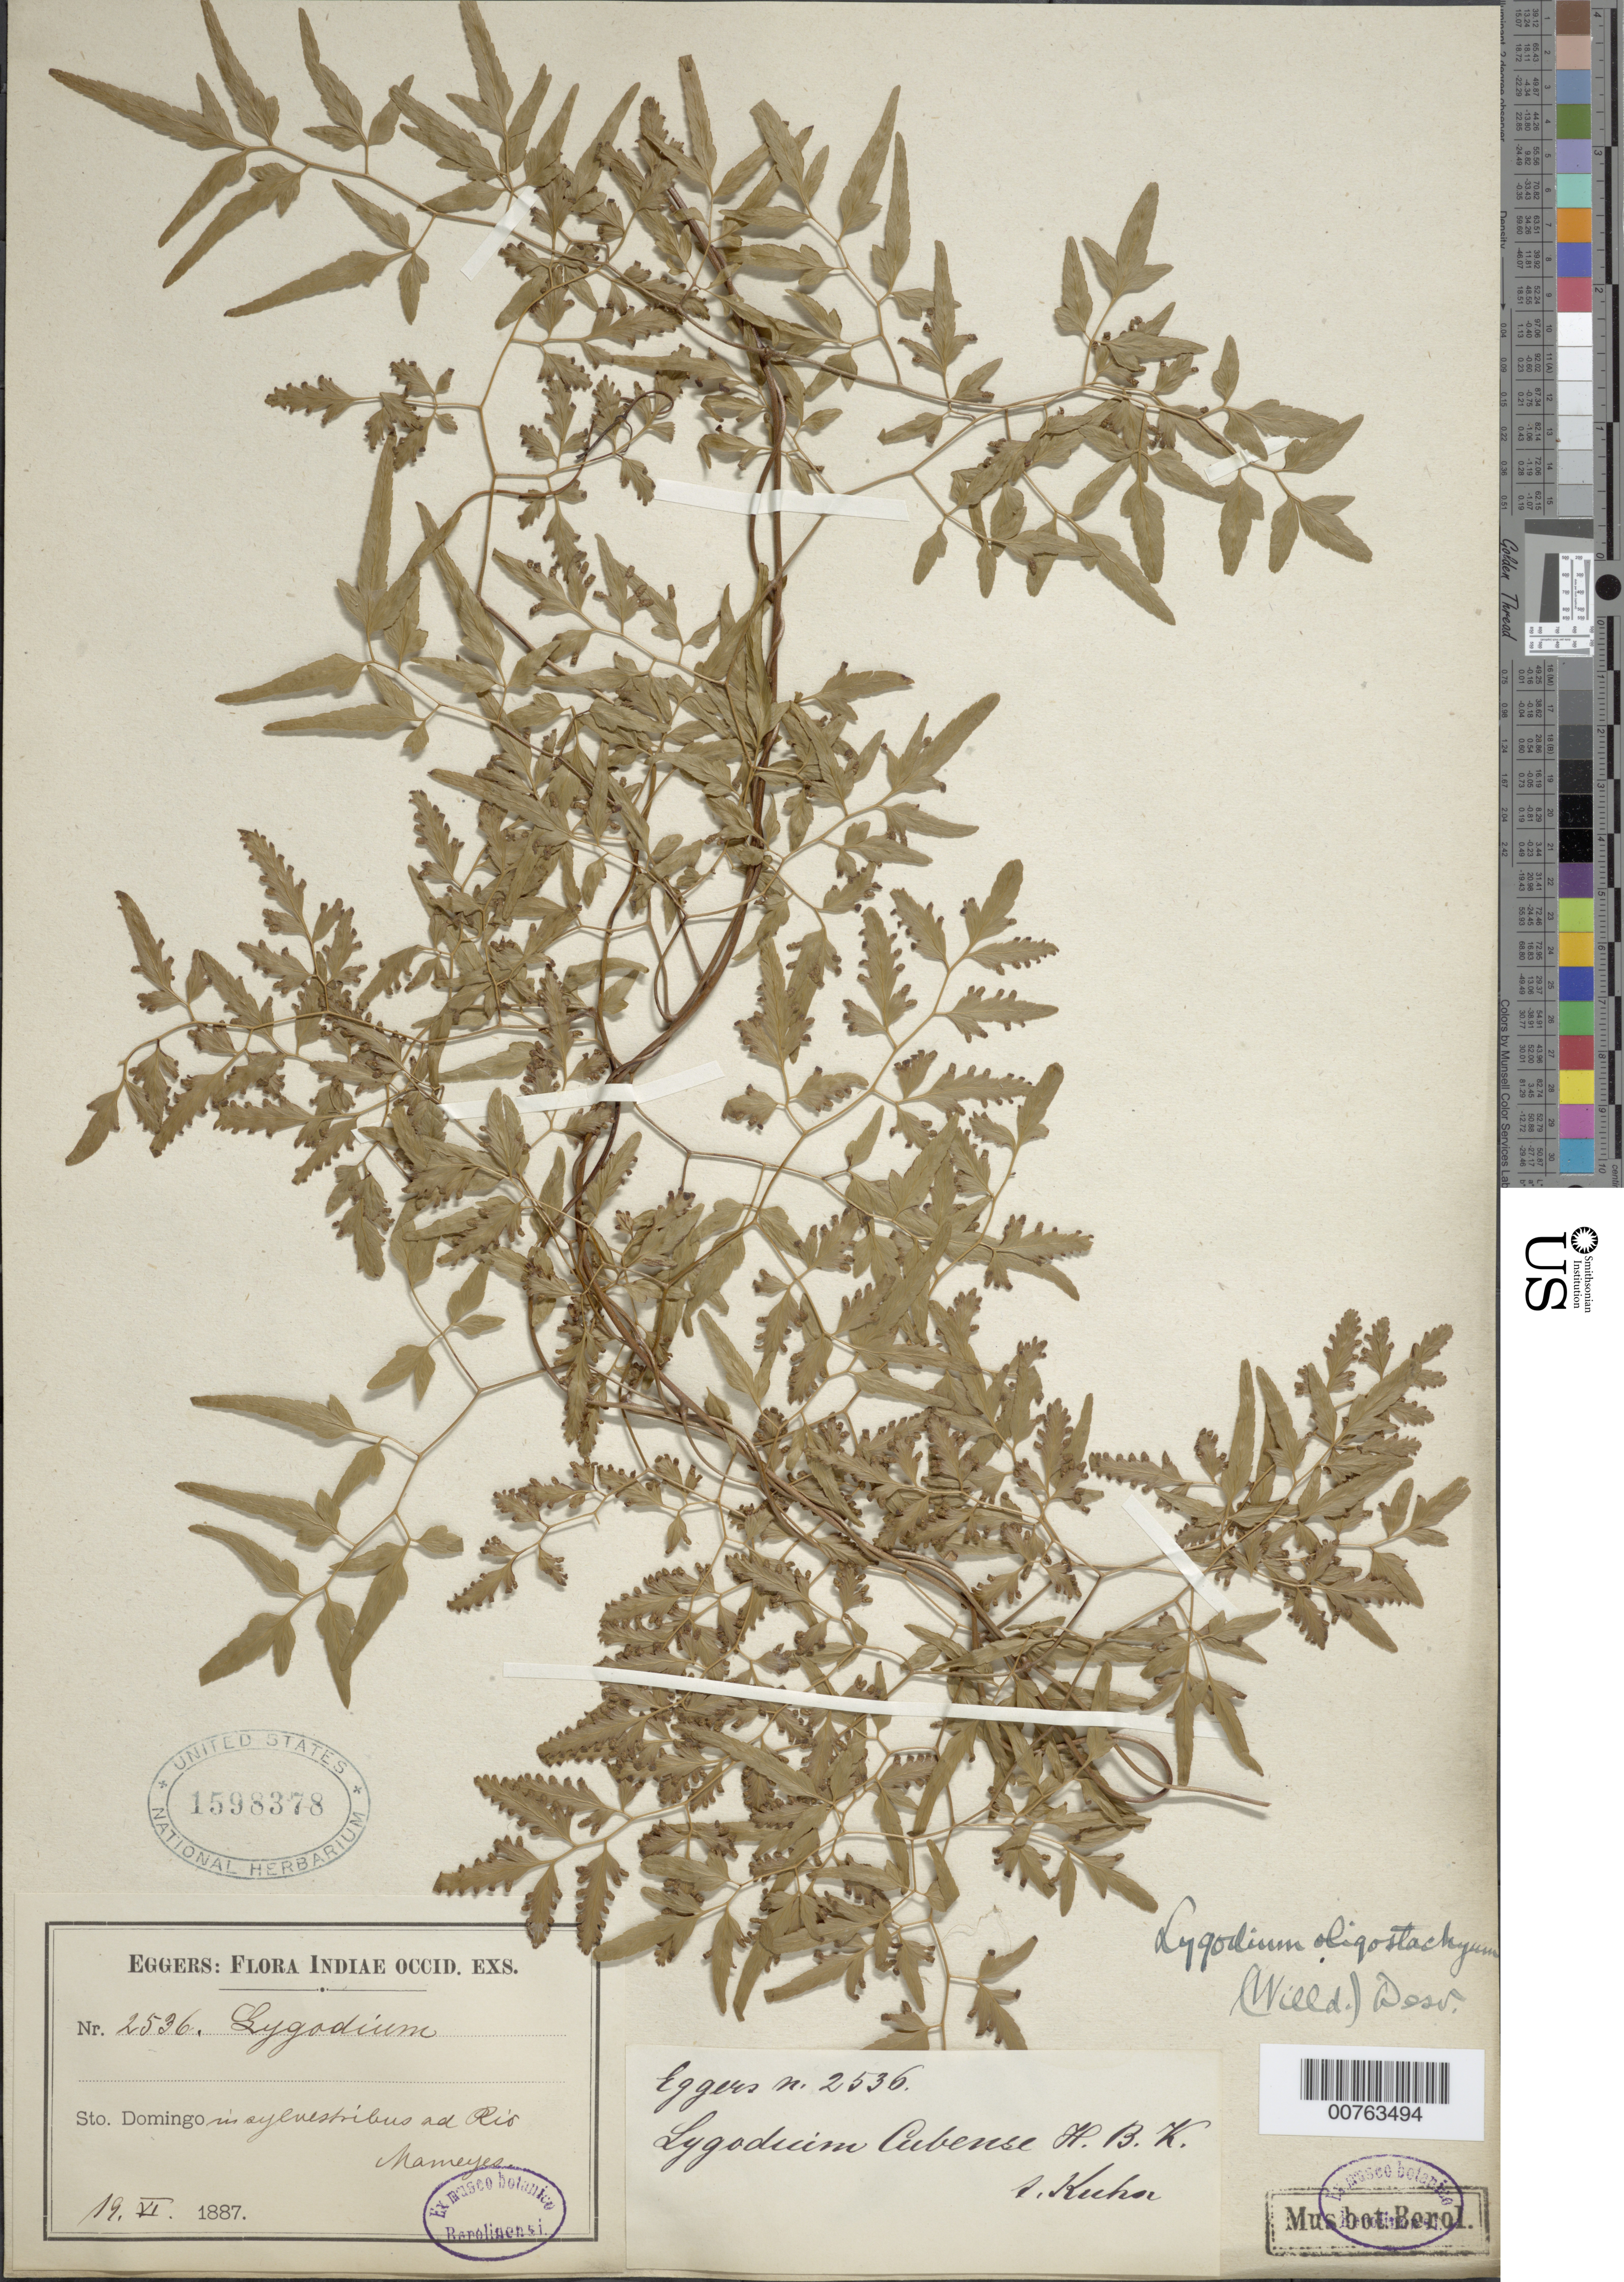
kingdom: Plantae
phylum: Tracheophyta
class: Polypodiopsida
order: Schizaeales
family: Lygodiaceae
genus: Lygodium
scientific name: Lygodium oligostachyum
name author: (Willd.) Desv.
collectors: H. F. A. von Eggers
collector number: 2536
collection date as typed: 19 Jun 1887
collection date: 1887-06-19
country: Dominican Republic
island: Hispaniola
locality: Santo Domingo in sylvestribus ad Rio Mameyes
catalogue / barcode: US 1598378